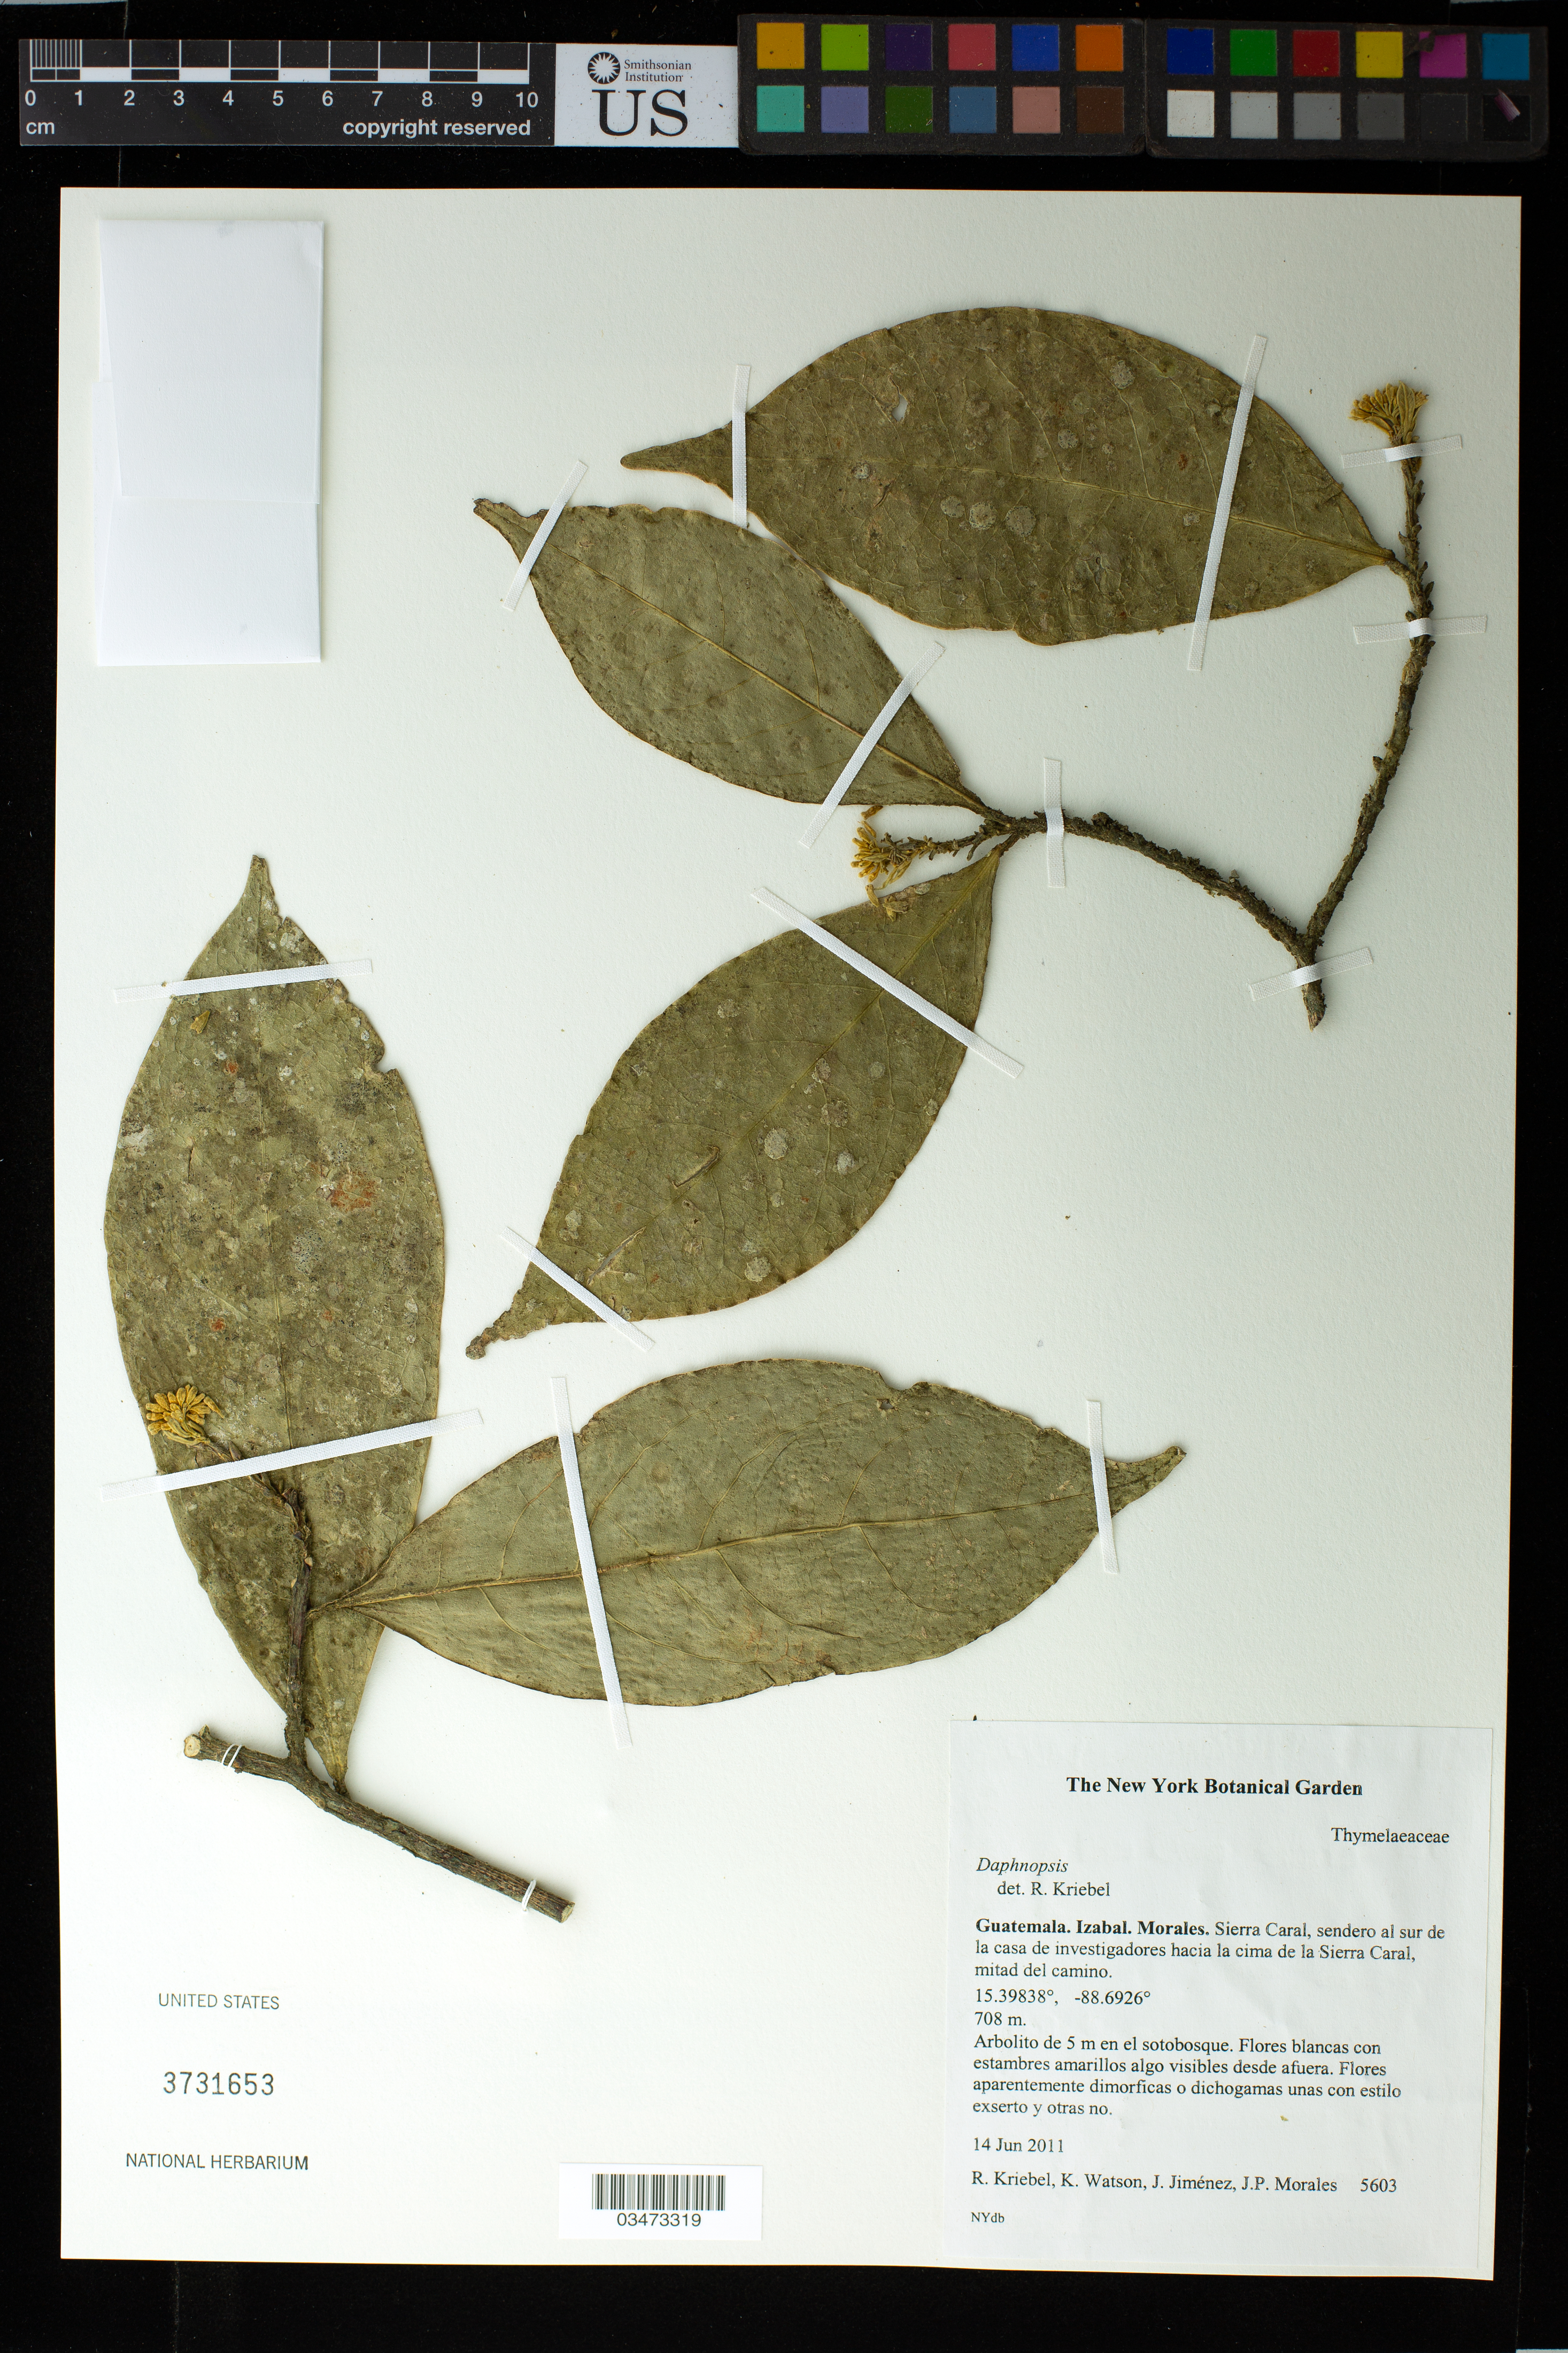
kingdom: Plantae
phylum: Tracheophyta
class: Magnoliopsida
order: Malvales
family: Thymelaeaceae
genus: Daphnopsis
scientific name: Daphnopsis sp.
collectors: R. Kriebel, K. Watson, J. Jiménez Ramírez & J. Morales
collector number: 5603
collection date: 2011-06-14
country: Guatemala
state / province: Izabal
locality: Morales. Sierra Caral, sendero al sur de la casa de investigadores hacia la cima de la Sierra Caral. mitad del camino.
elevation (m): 708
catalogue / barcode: US 3731653